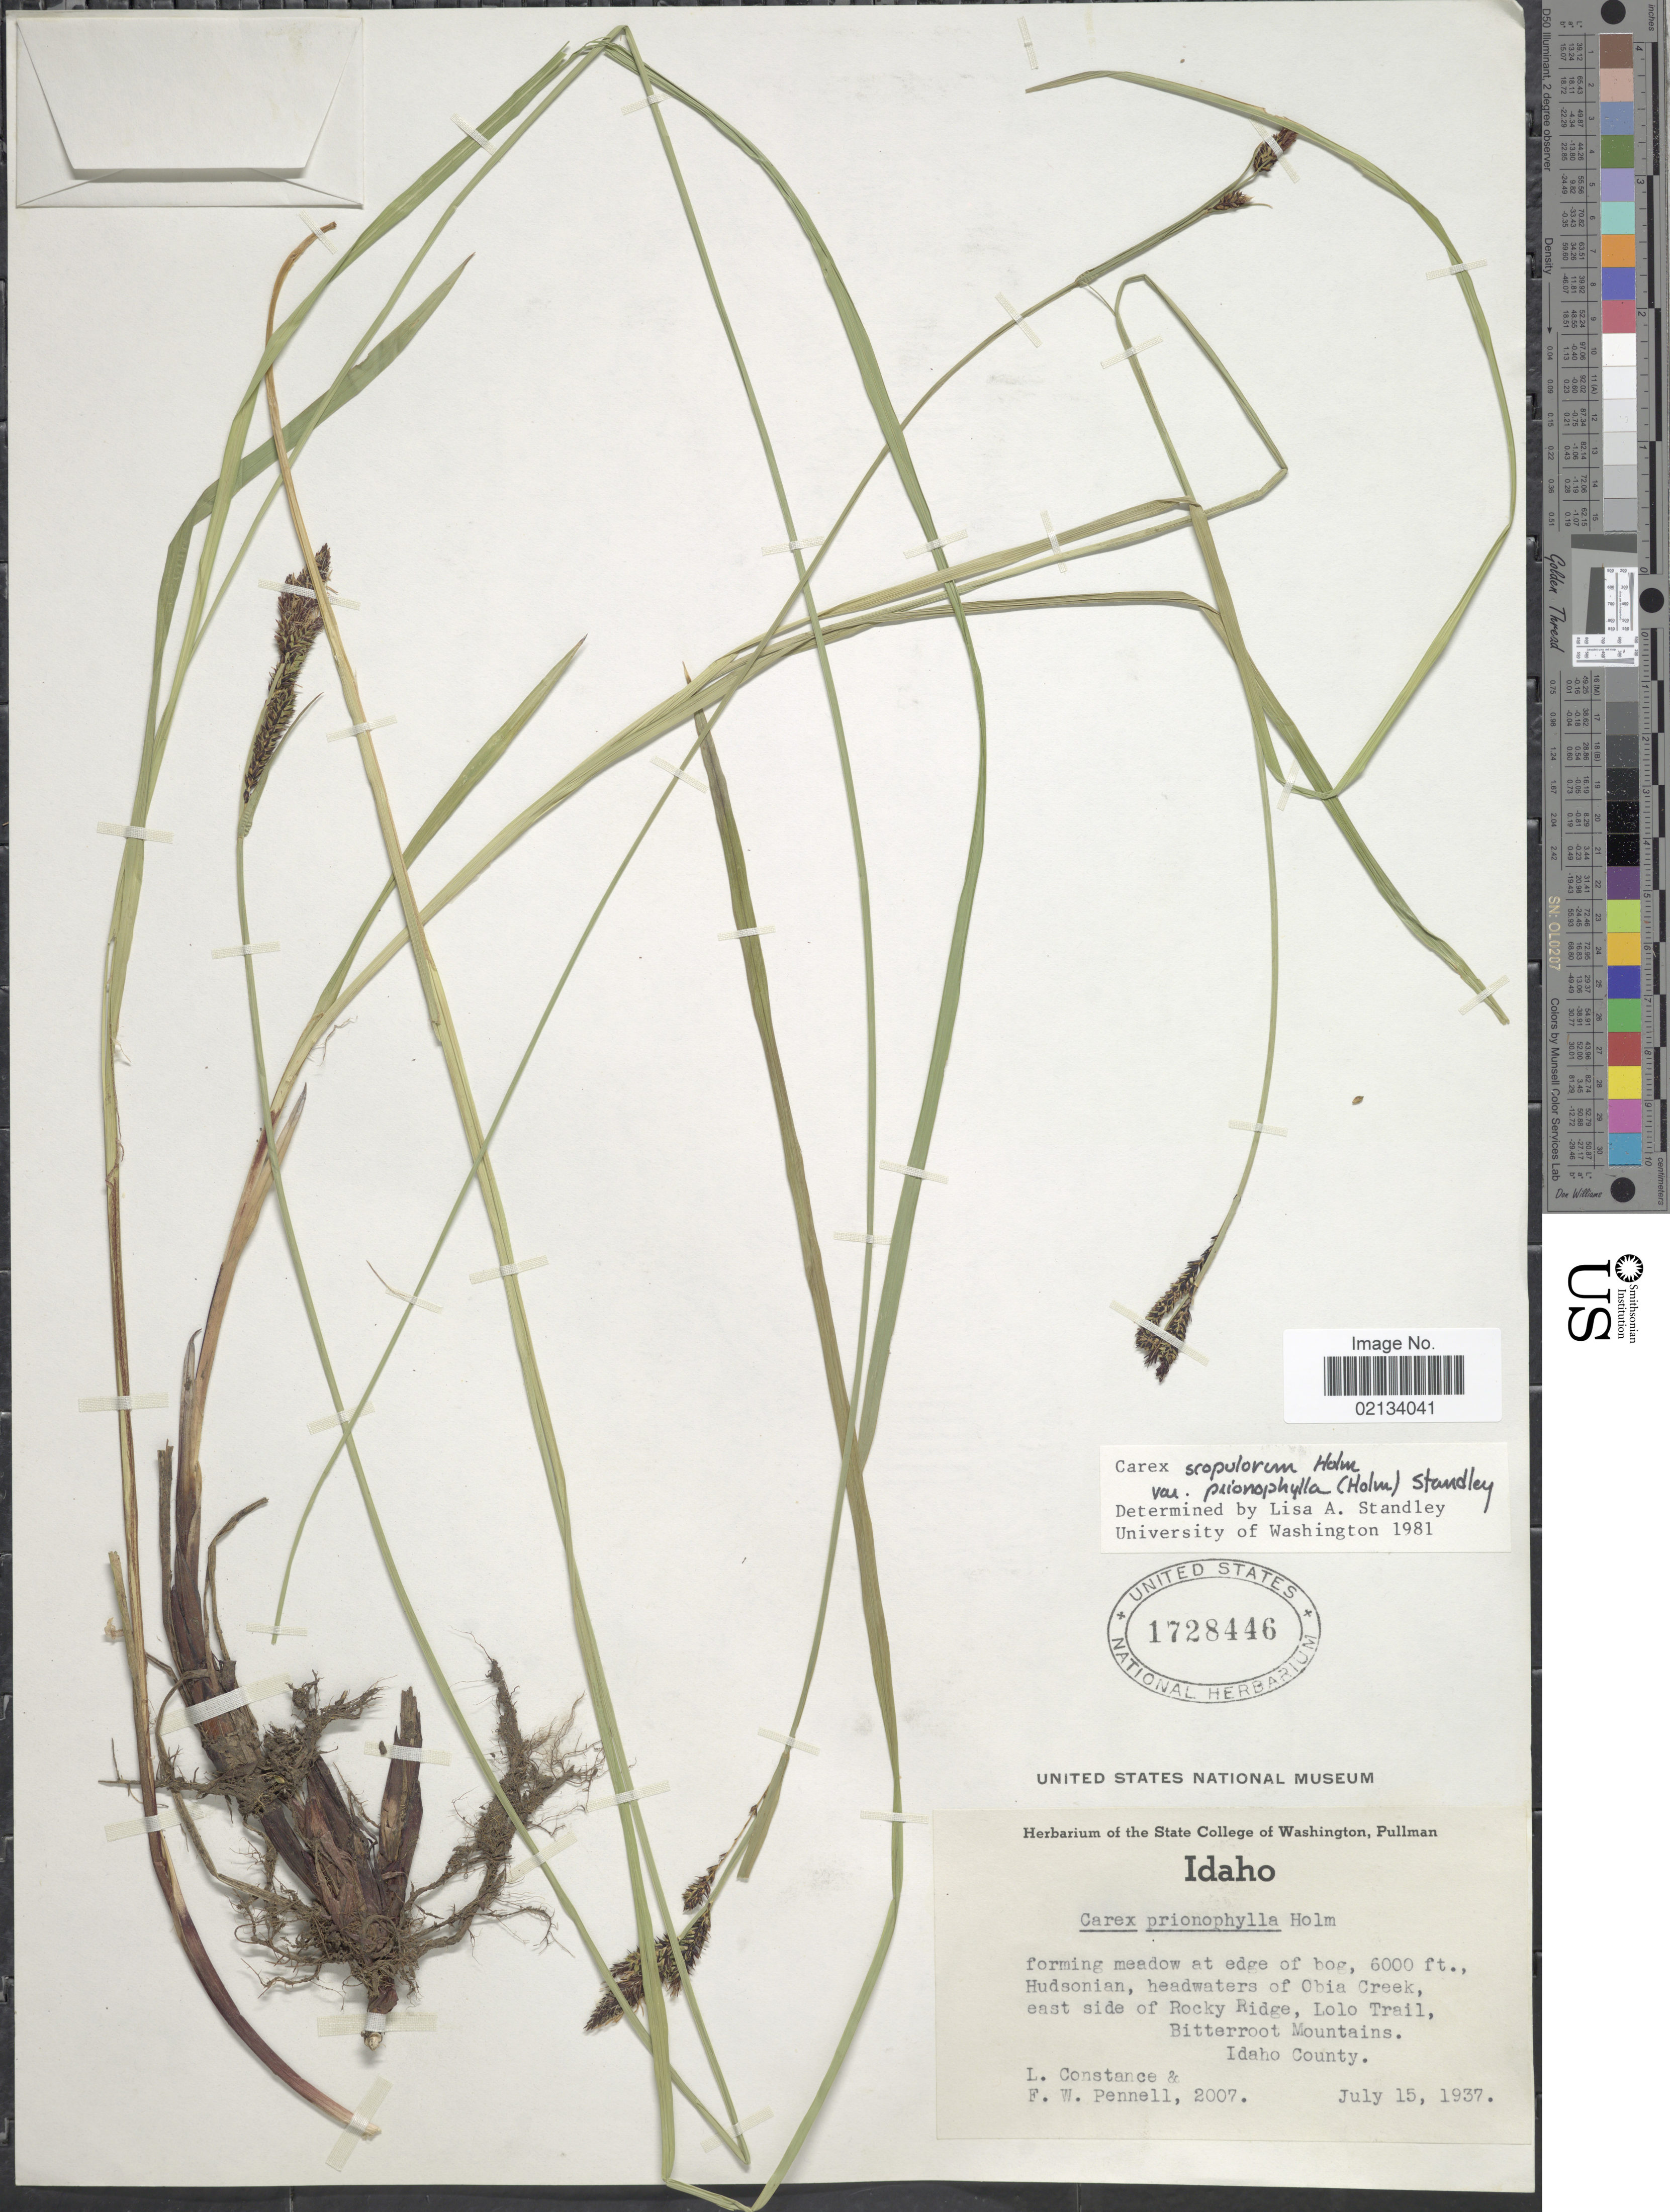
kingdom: Plantae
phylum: Tracheophyta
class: Liliopsida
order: Poales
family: Cyperaceae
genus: Carex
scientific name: Carex scopulorum var. prionophylla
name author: (Holm) L.A. Standl.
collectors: L. Constance & F. W. Pennell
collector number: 2007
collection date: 1937-07-15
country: United States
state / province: Idaho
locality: Forming meadow at edge of bog, Hudsonian, headwaters of Obia Creek, east side of Rocky Ridge, Lolo Trail, Bitterroot Mountains, Idaho County.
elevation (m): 1829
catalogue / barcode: US 1728446